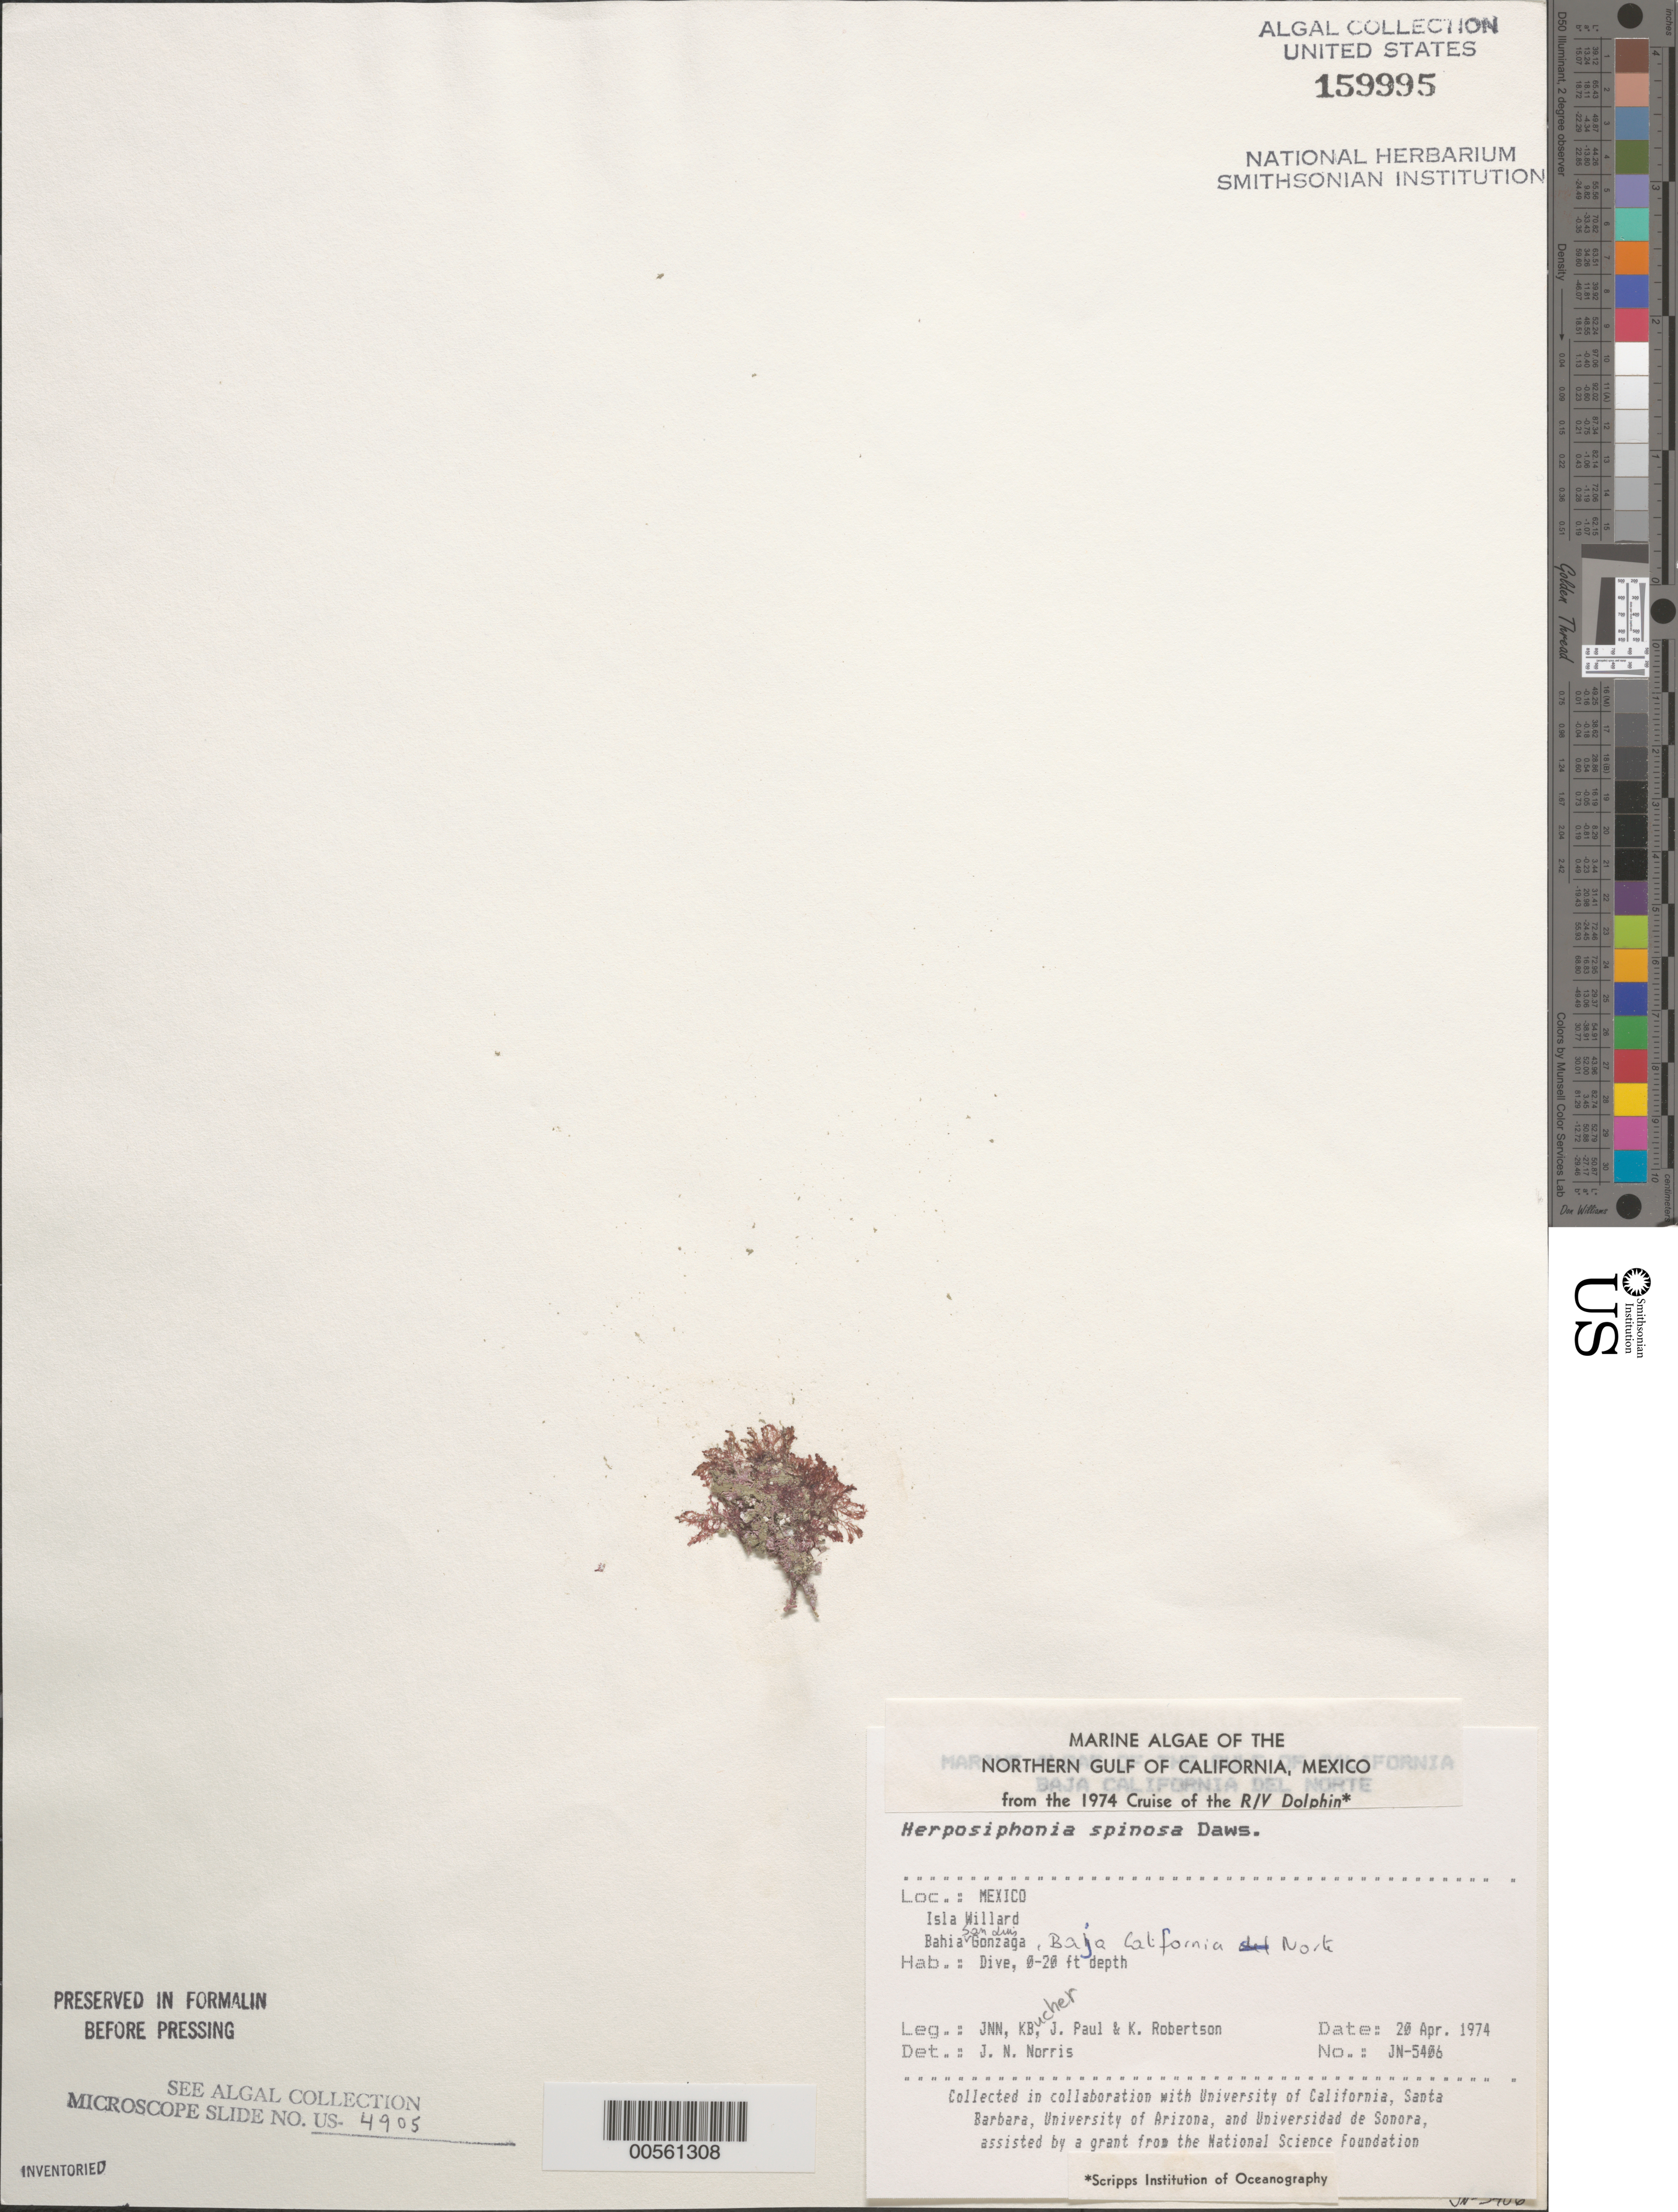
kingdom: Plantae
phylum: Rhodophyta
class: Florideophyceae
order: Ceramiales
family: Rhodomelaceae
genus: Herposiphonia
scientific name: Herposiphonia spinosa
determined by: Norris, James N.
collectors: J. N. Norris, K. E. Bucher, J. Paul & K. Robertson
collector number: JN-5406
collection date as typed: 20 Apr 1974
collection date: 1974-04-20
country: Mexico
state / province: Baja California Norte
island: Isla Willard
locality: Bahia San Luis Gonzaga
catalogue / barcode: US 159995